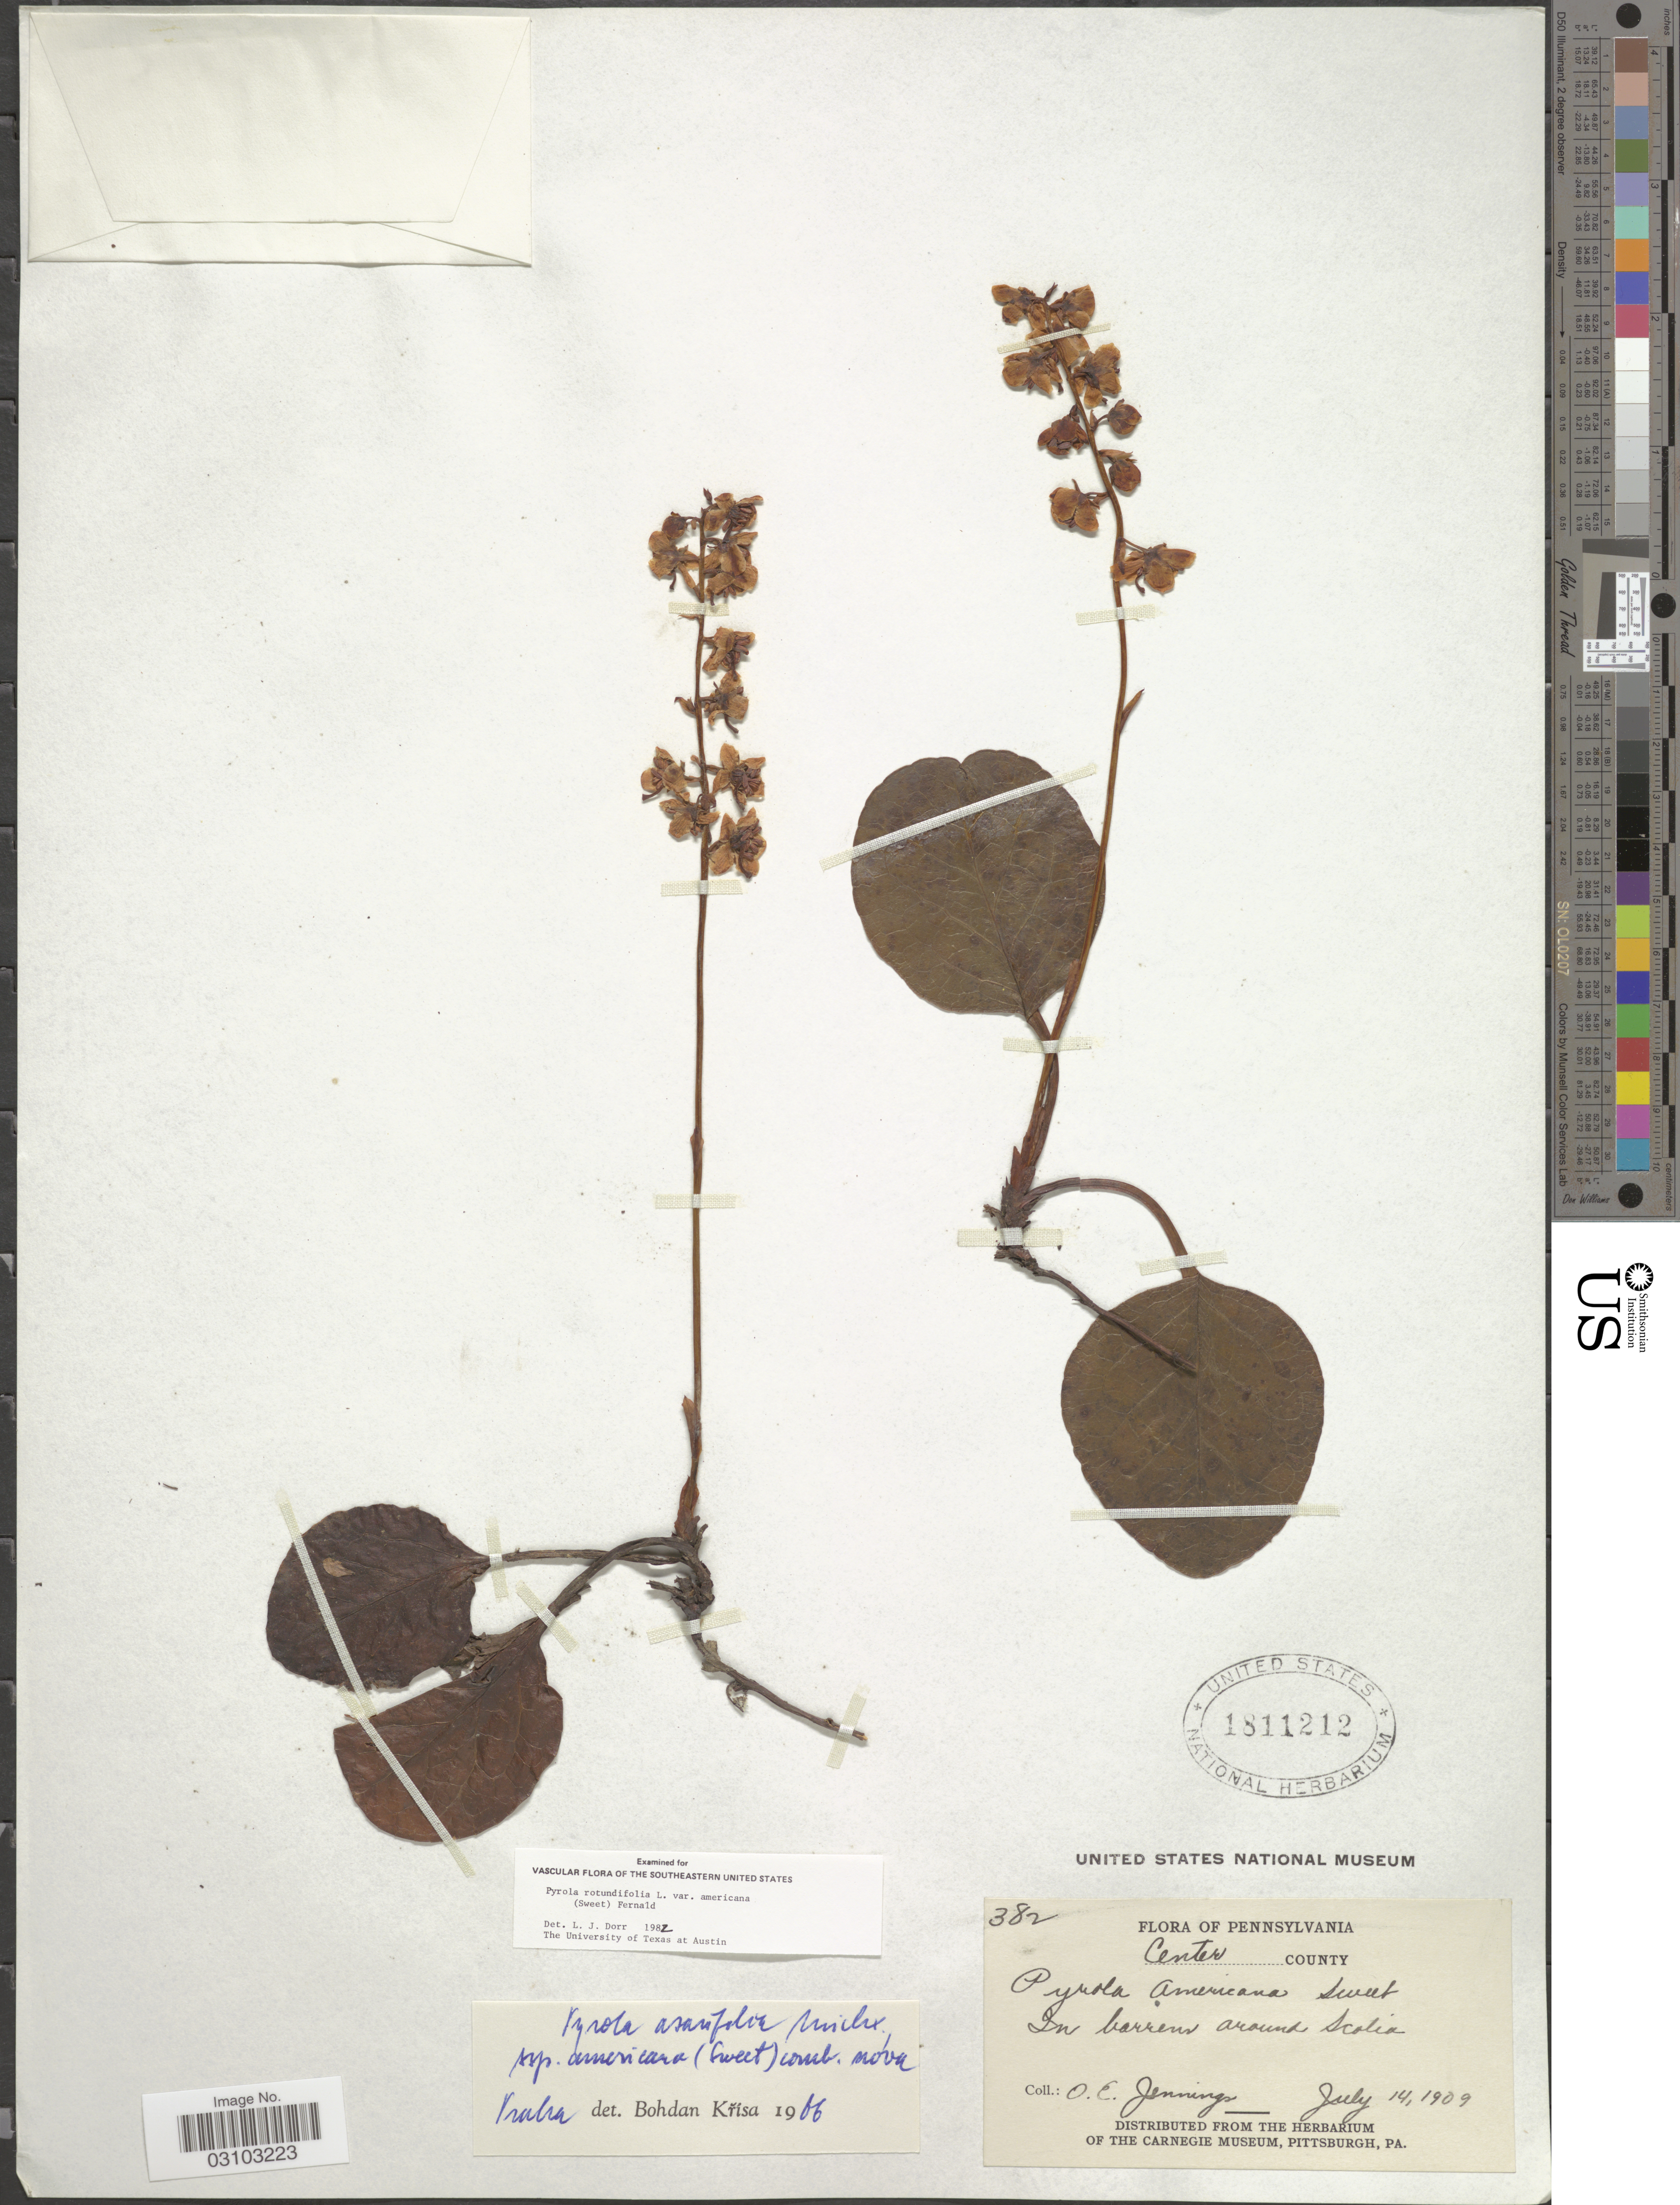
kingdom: Plantae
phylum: Tracheophyta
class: Magnoliopsida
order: Ericales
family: Ericaceae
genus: Pyrola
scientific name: Pyrola americana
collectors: O. E. Jennings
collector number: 382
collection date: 1909-07-14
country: United States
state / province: Pennsylvania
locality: Center County.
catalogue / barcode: US 1811212